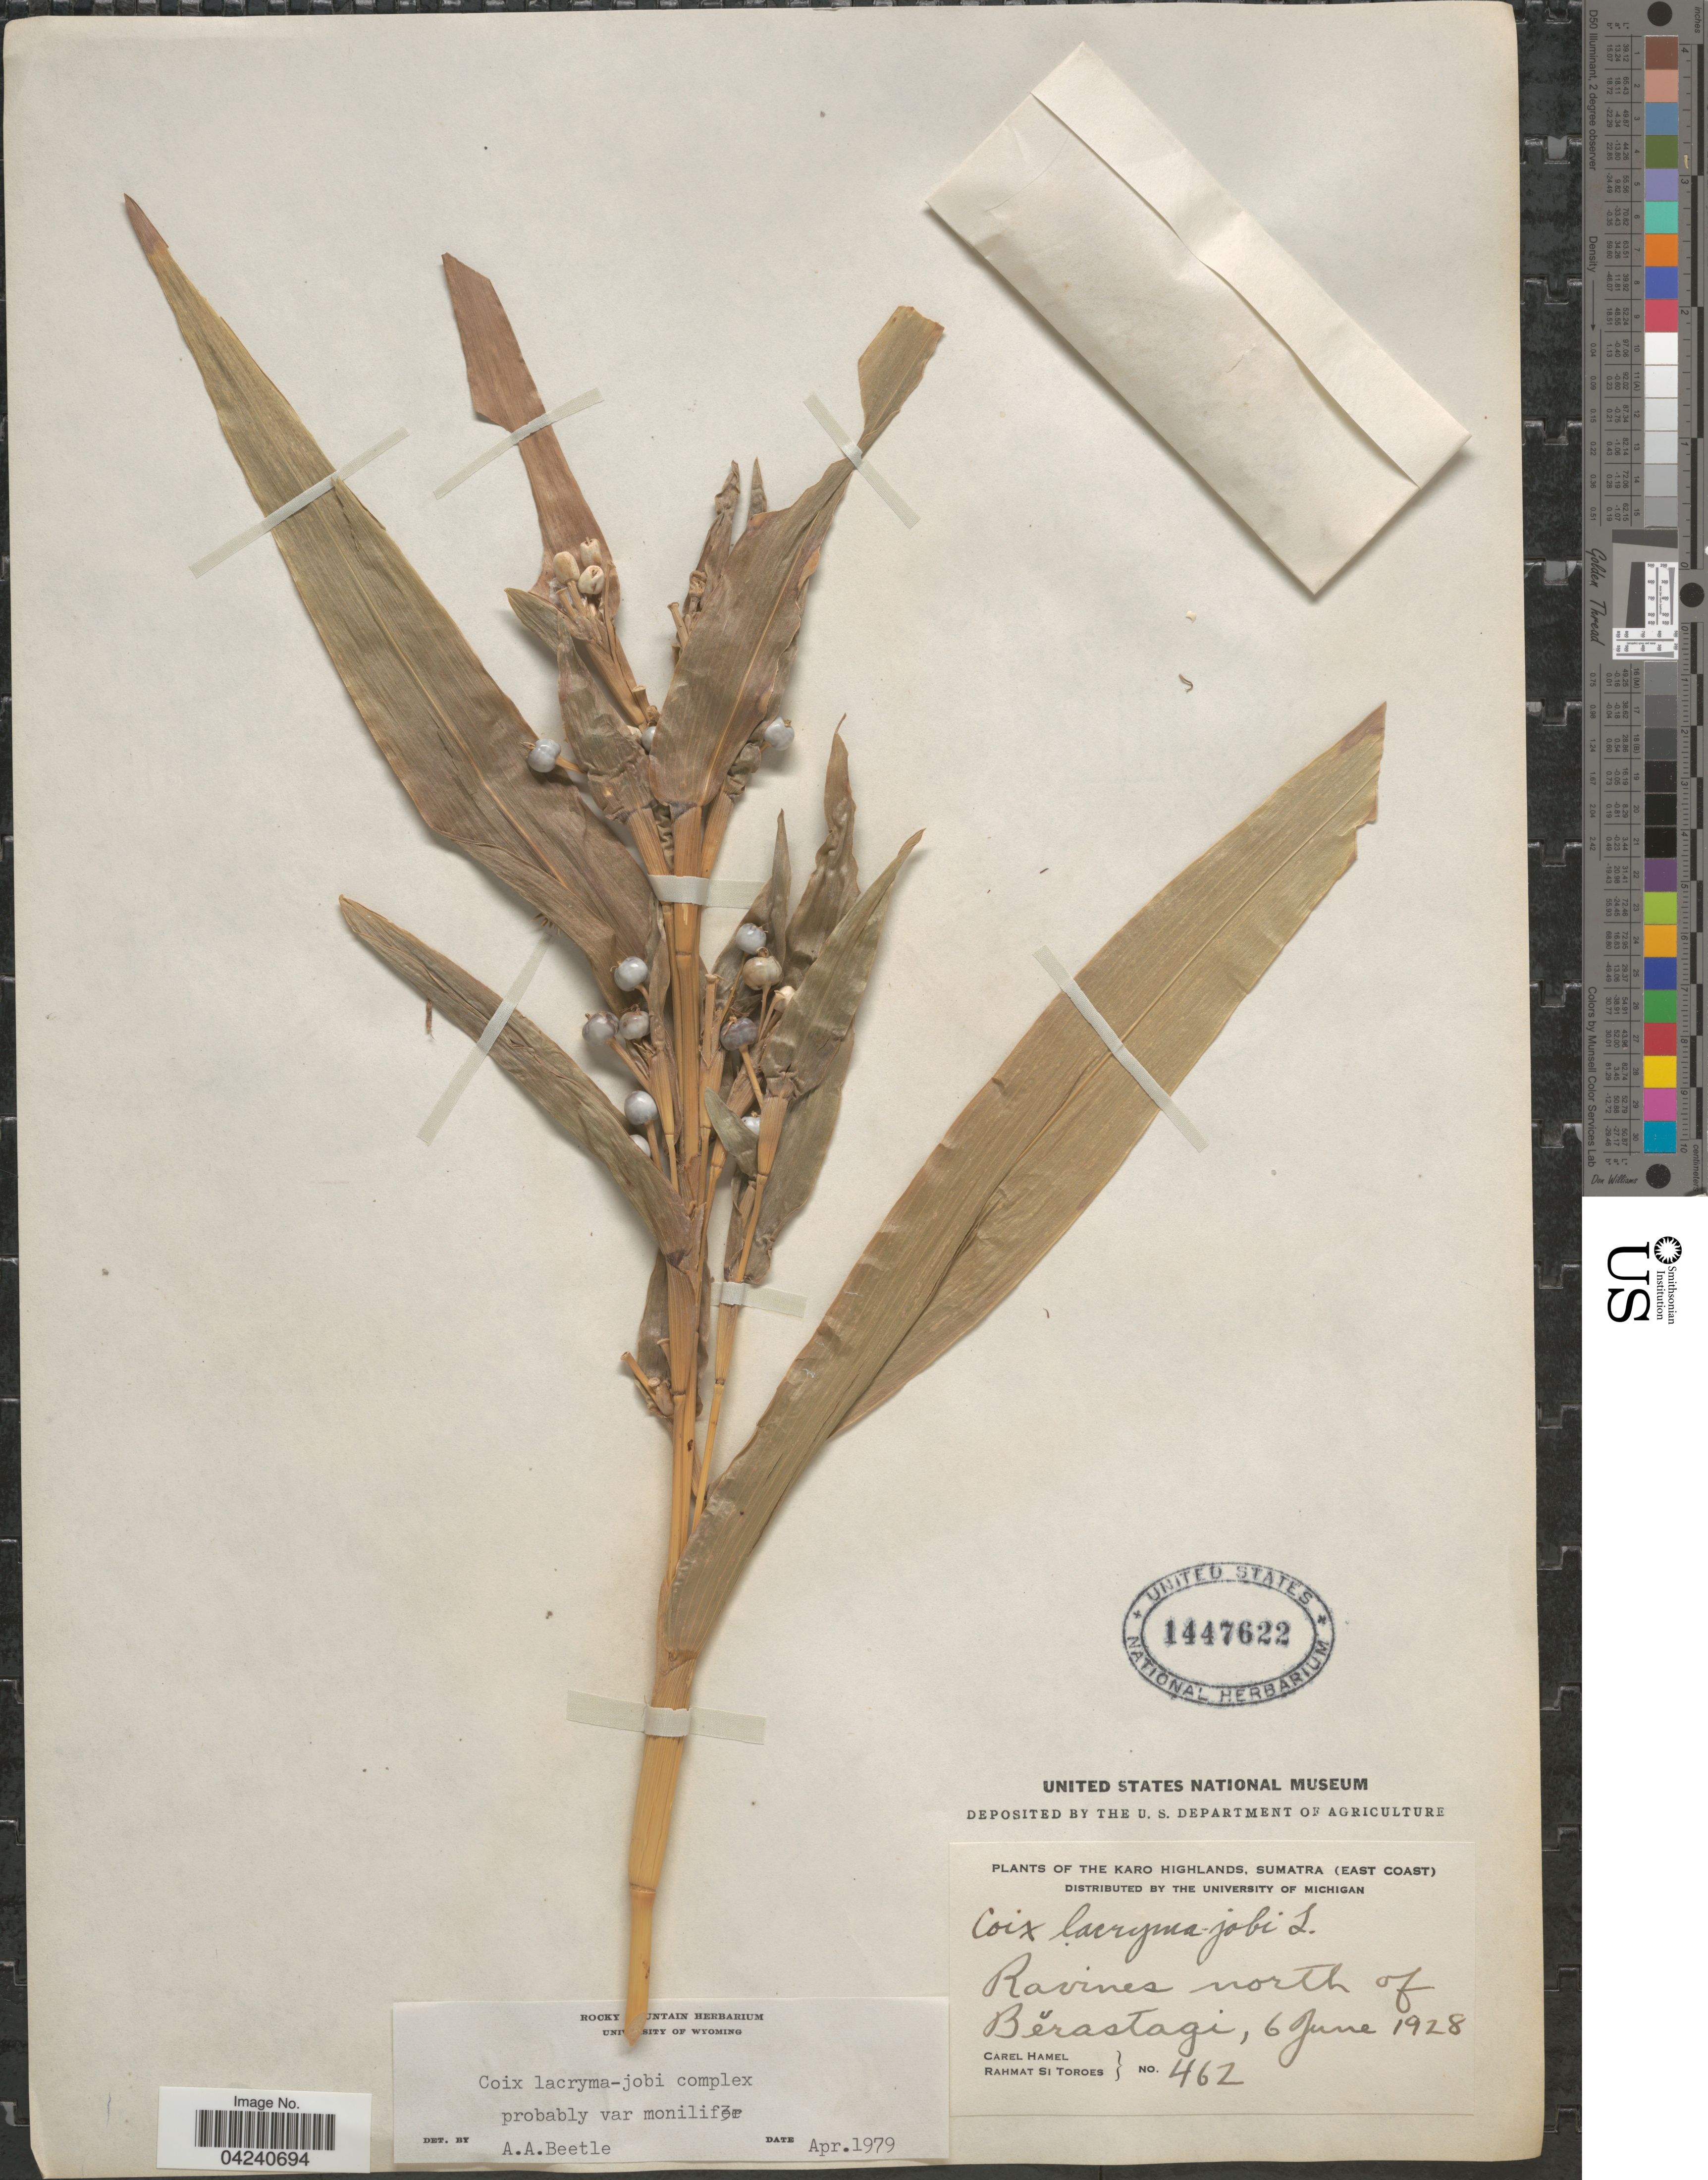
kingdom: Plantae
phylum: Tracheophyta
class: Liliopsida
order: Poales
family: Poaceae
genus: Coix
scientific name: Coix lacryma-jobi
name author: L.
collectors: C. Hamel & Rahmat Si Boeea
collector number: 462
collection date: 1928-06-06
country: Indonesia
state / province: Sumatra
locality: The Karo Highlands (East Coast). Ravines north of Bĕrastagi.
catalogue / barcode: US 1447622